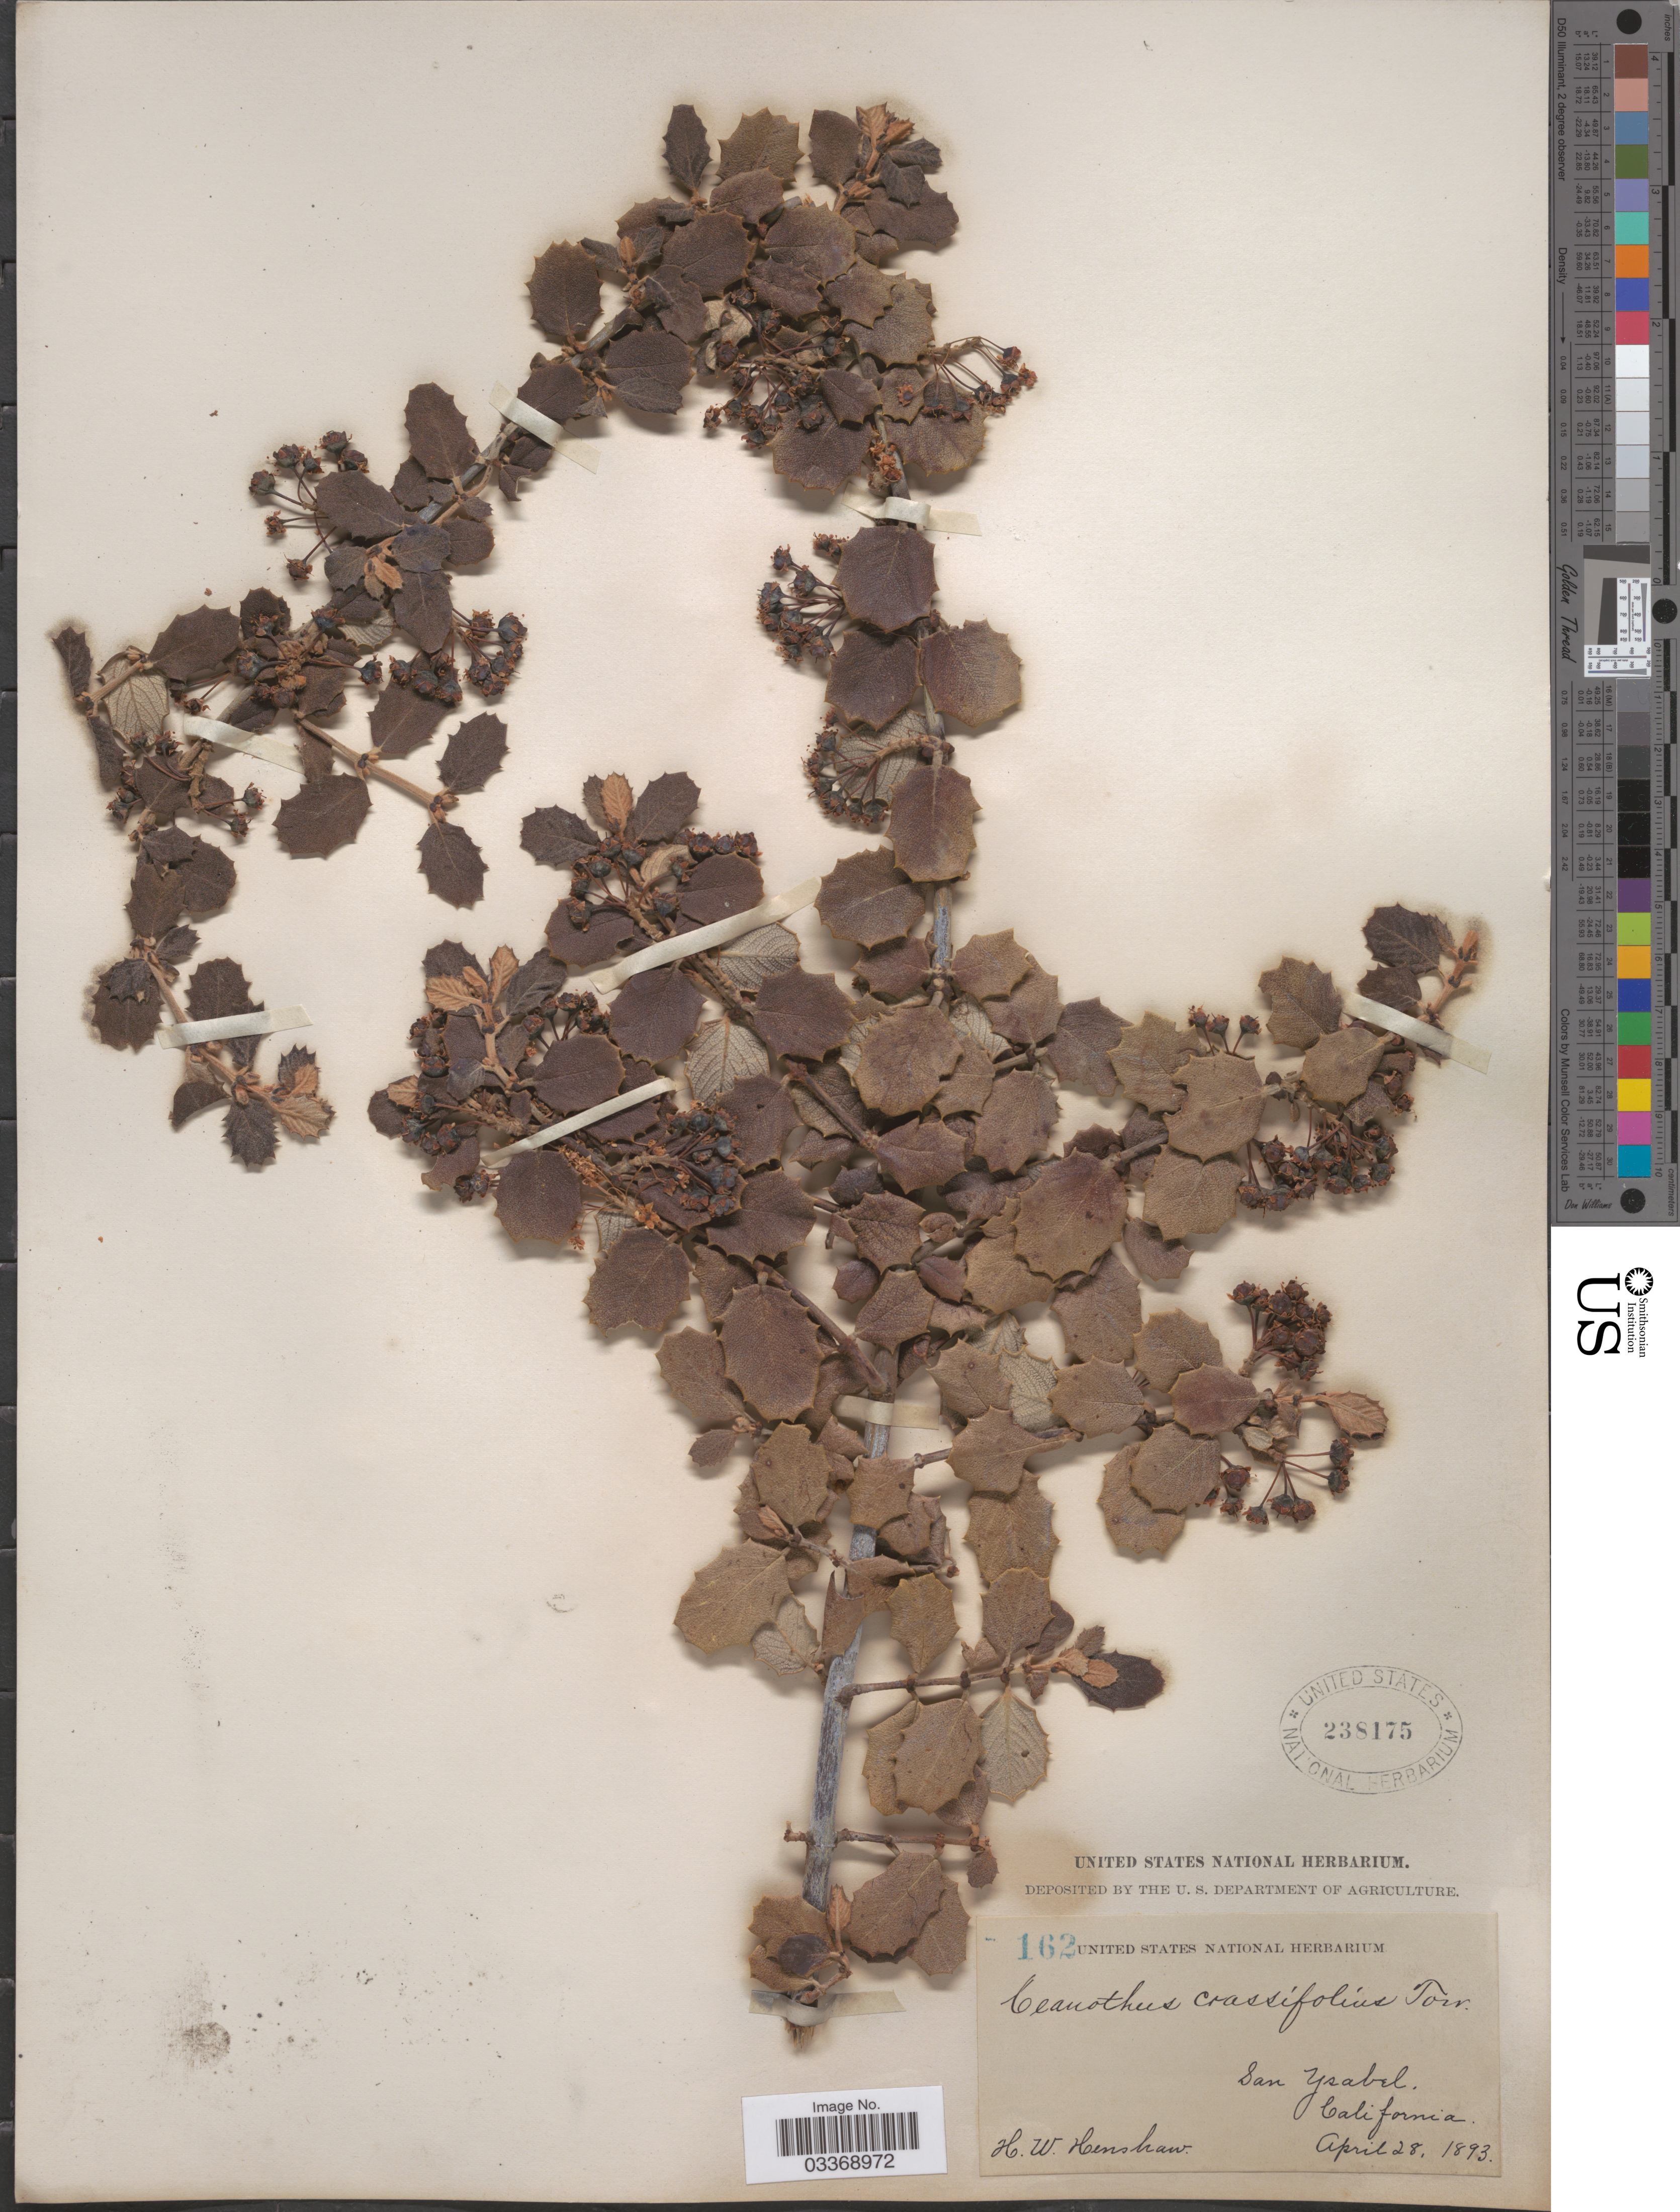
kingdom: Plantae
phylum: Tracheophyta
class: Magnoliopsida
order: Rosales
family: Rhamnaceae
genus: Ceanothus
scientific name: Ceanothus crassifolius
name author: Torr.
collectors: H. Henshaw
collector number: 162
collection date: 1893-04-28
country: United States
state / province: California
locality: San Ysabel.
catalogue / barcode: US 238175